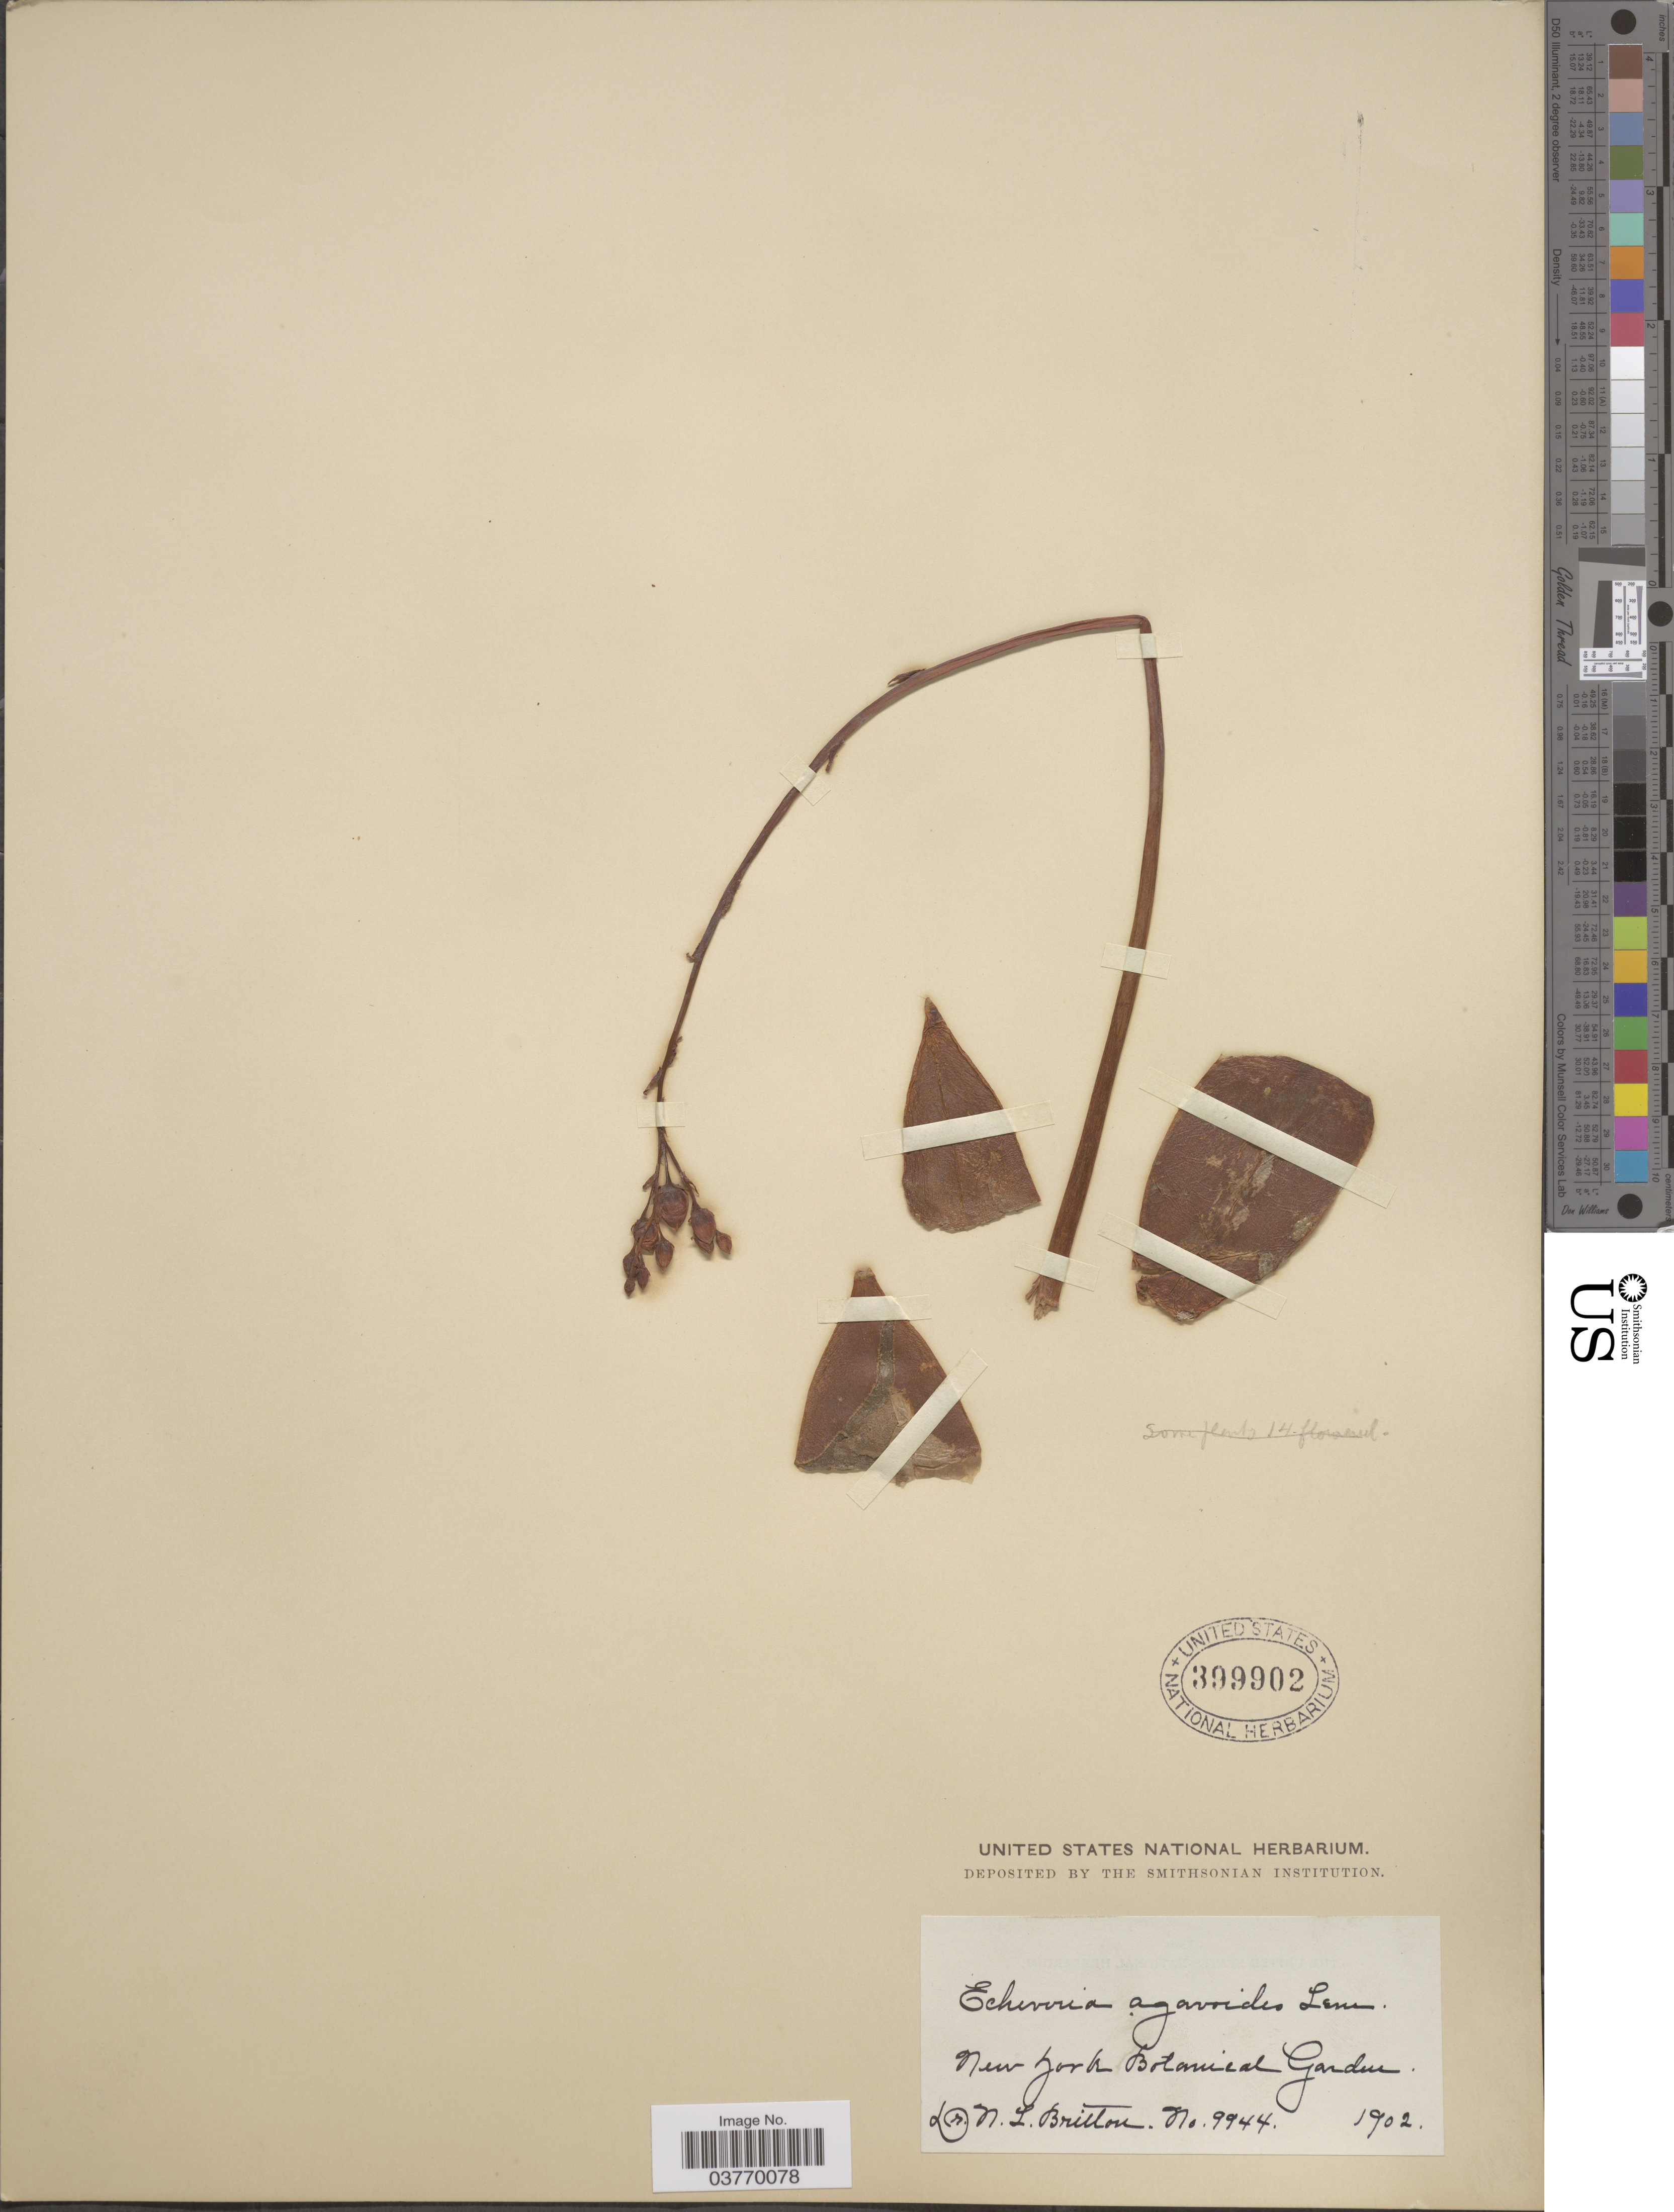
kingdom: Plantae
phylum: Tracheophyta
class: Magnoliopsida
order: Saxifragales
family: Crassulaceae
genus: Echeveria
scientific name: Echeveria agavoides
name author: Lem.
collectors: N. Britton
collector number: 9944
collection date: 1902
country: United States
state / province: New York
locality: New York Botanical Garden.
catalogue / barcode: US 399902